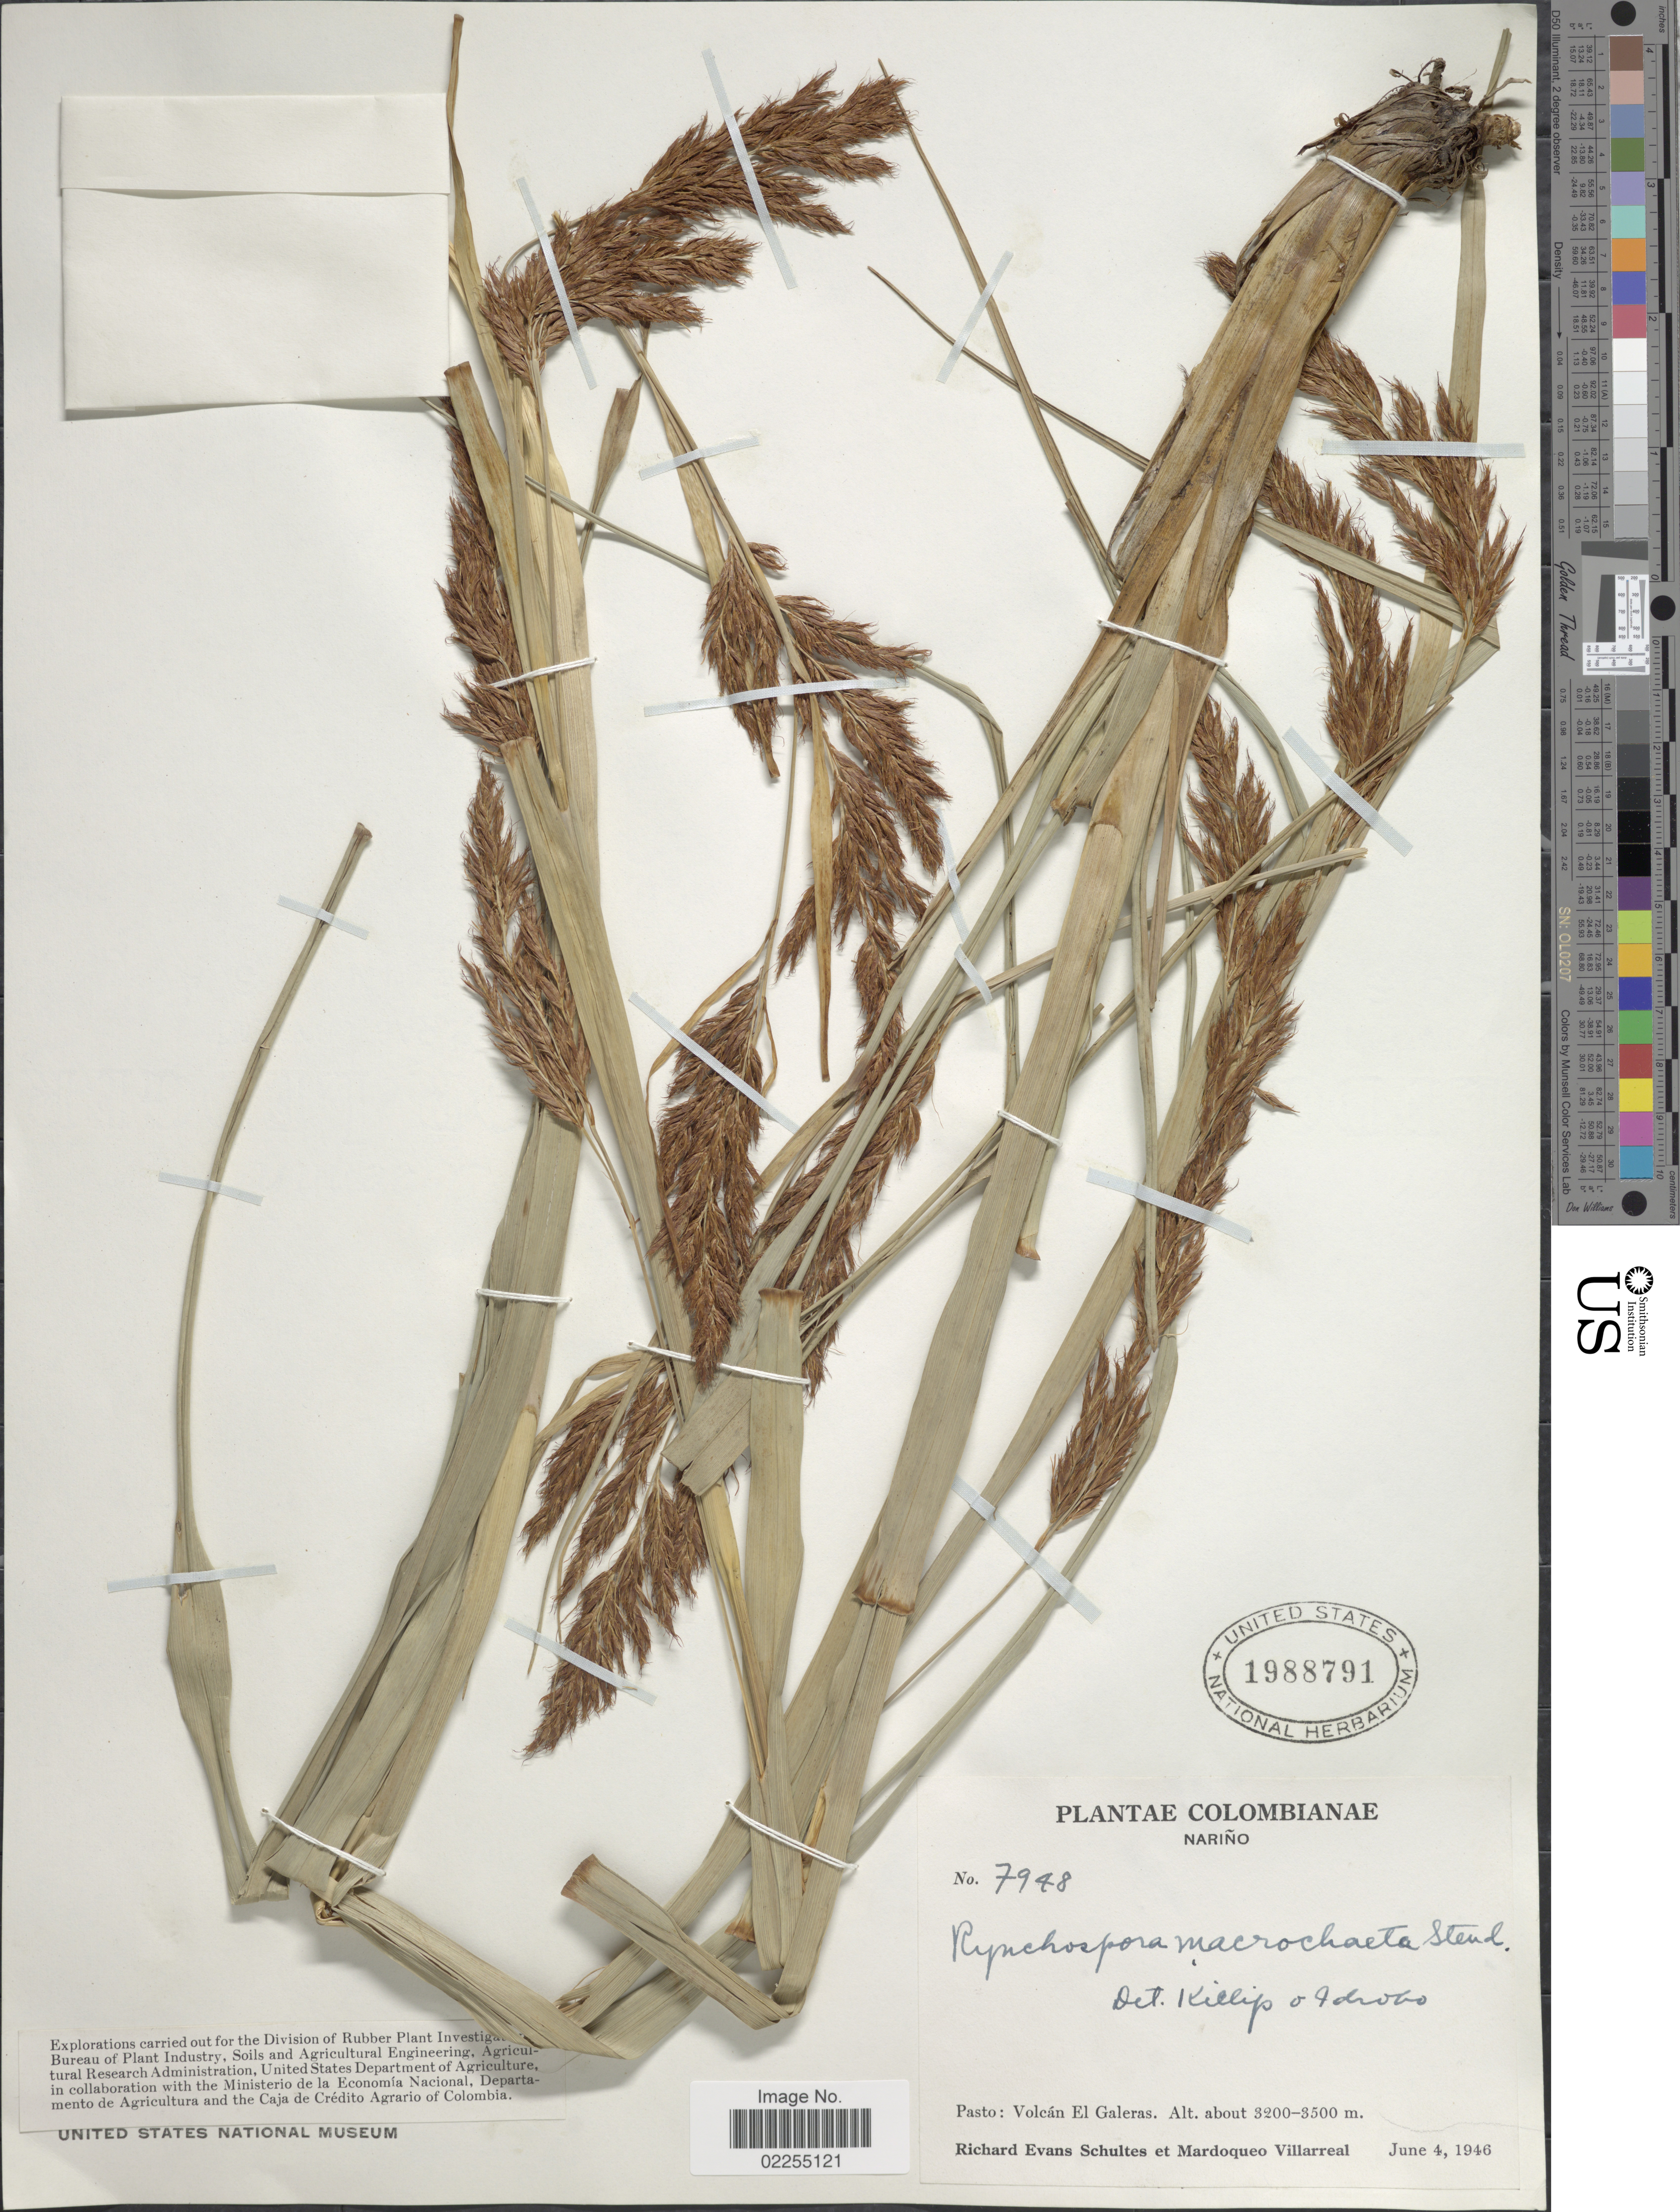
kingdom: Plantae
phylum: Tracheophyta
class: Liliopsida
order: Poales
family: Cyperaceae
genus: Rhynchospora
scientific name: Rhynchospora macrochaeta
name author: Steud. ex Boeckeler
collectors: R. E. Schultes & M. Villarreal V.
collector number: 7948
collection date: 1946-06-04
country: Colombia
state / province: Nariño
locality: Pasto: Volcan El Galeras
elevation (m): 3200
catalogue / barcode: US 1988791